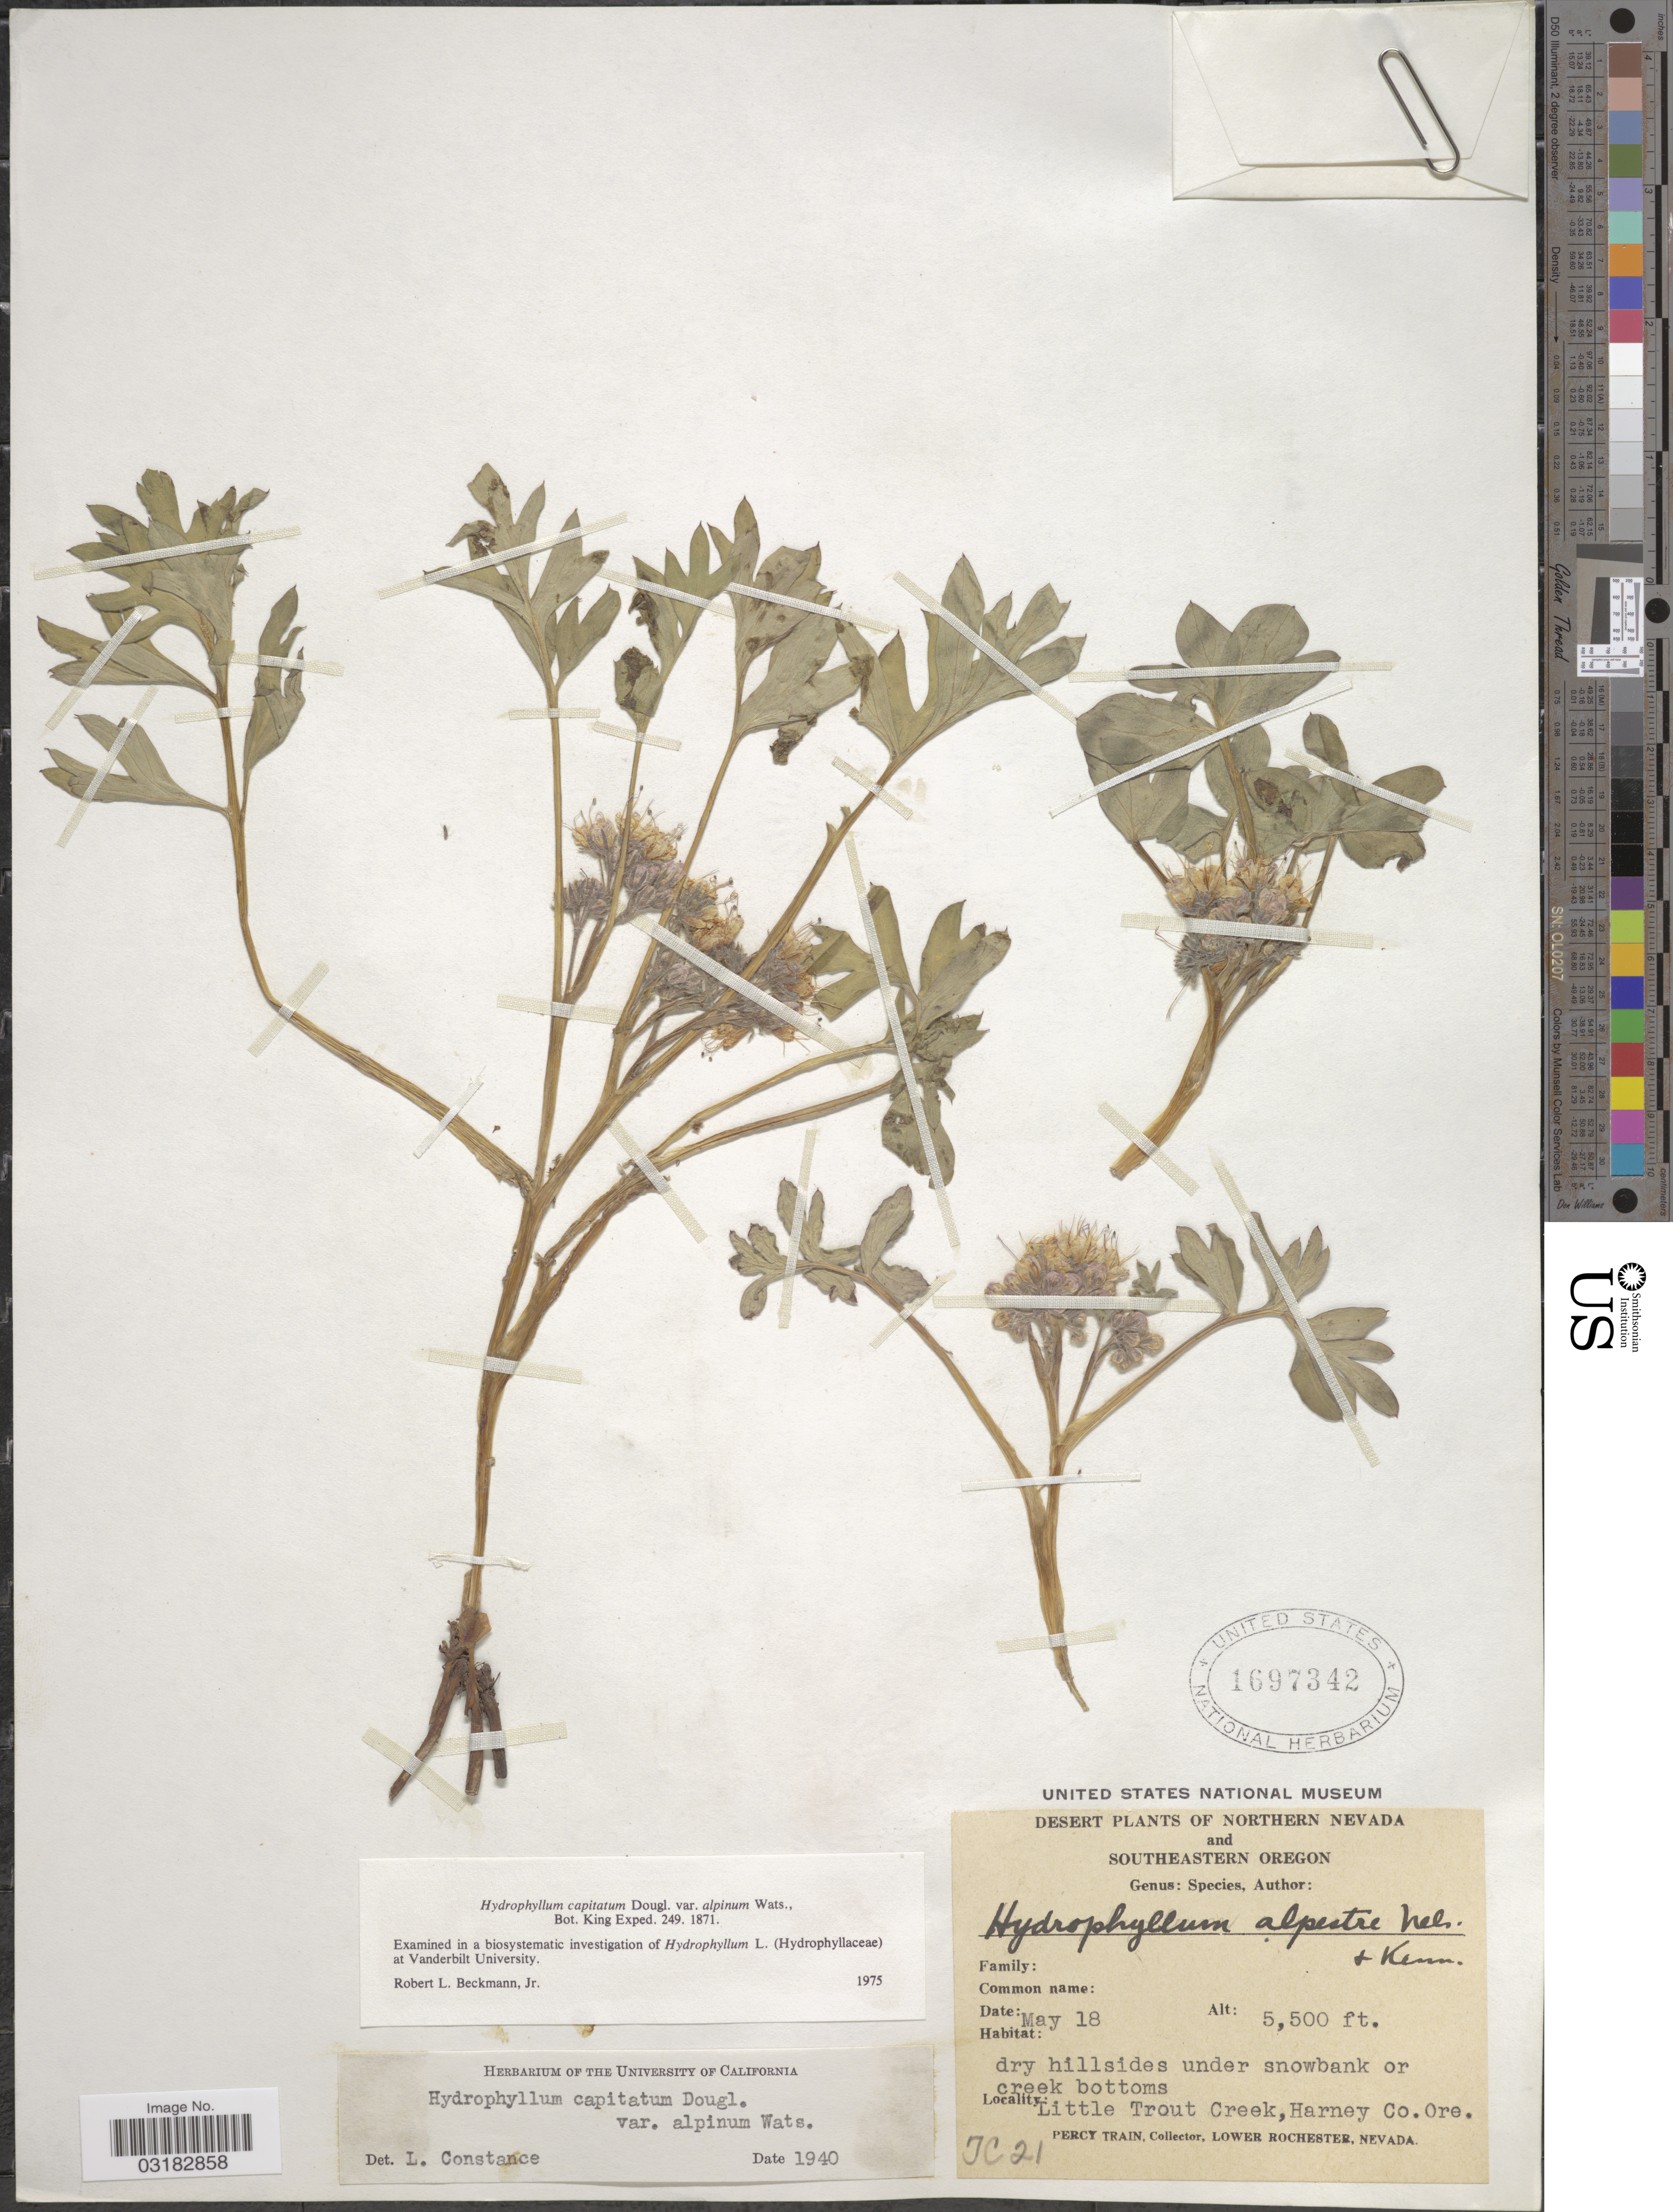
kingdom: Plantae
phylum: Tracheophyta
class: Magnoliopsida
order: Boraginales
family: Hydrophyllaceae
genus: Hydrophyllum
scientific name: Hydrophyllum capitatum var. alpinum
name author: S. Watson in C. King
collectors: P. Train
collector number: JC21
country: United States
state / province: Oregon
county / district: Harney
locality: Southeastern Oregon. Little Trout Creek, Harney Co.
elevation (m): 1676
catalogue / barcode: US 1697342